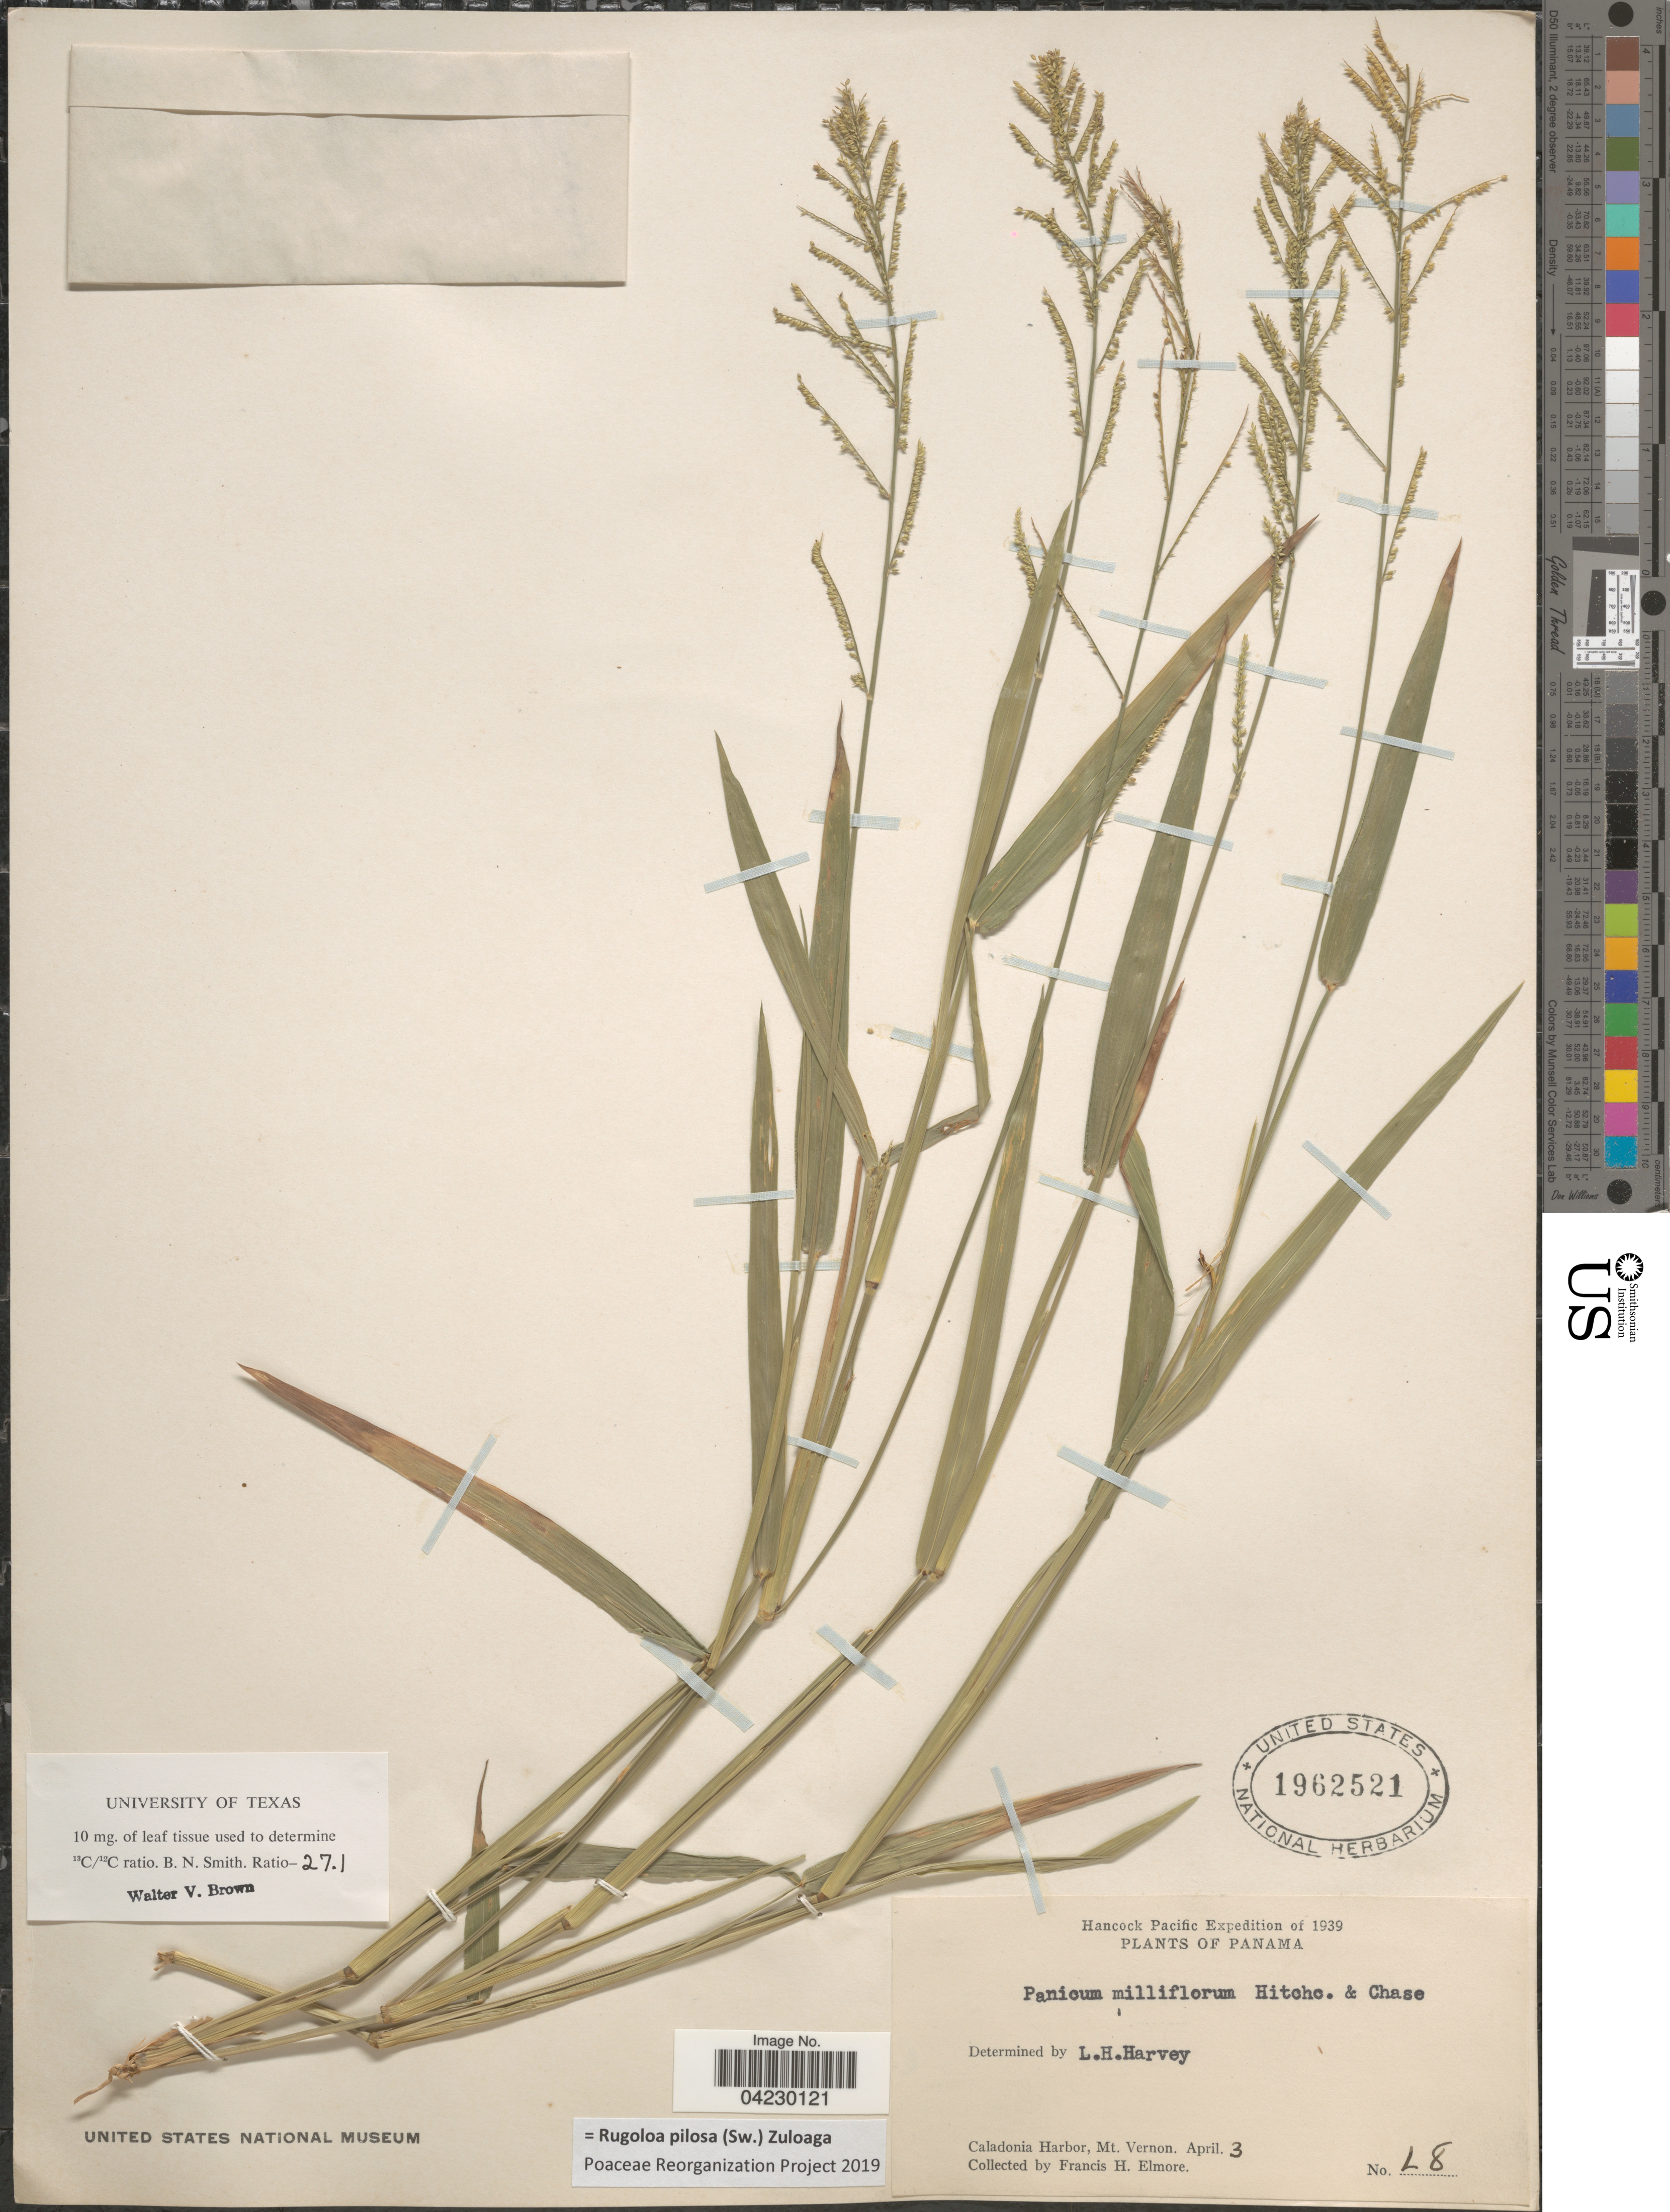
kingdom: Plantae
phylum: Tracheophyta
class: Liliopsida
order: Poales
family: Poaceae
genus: Rugoloa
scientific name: Rugoloa pilosa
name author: (Sw.) Zuloaga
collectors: F. H. Elmore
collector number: L8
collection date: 1939-04-03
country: Panama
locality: Hancock Pacific Expedition 1939. Caladonia Harbor, Mt. Vernon.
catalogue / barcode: US 1962521